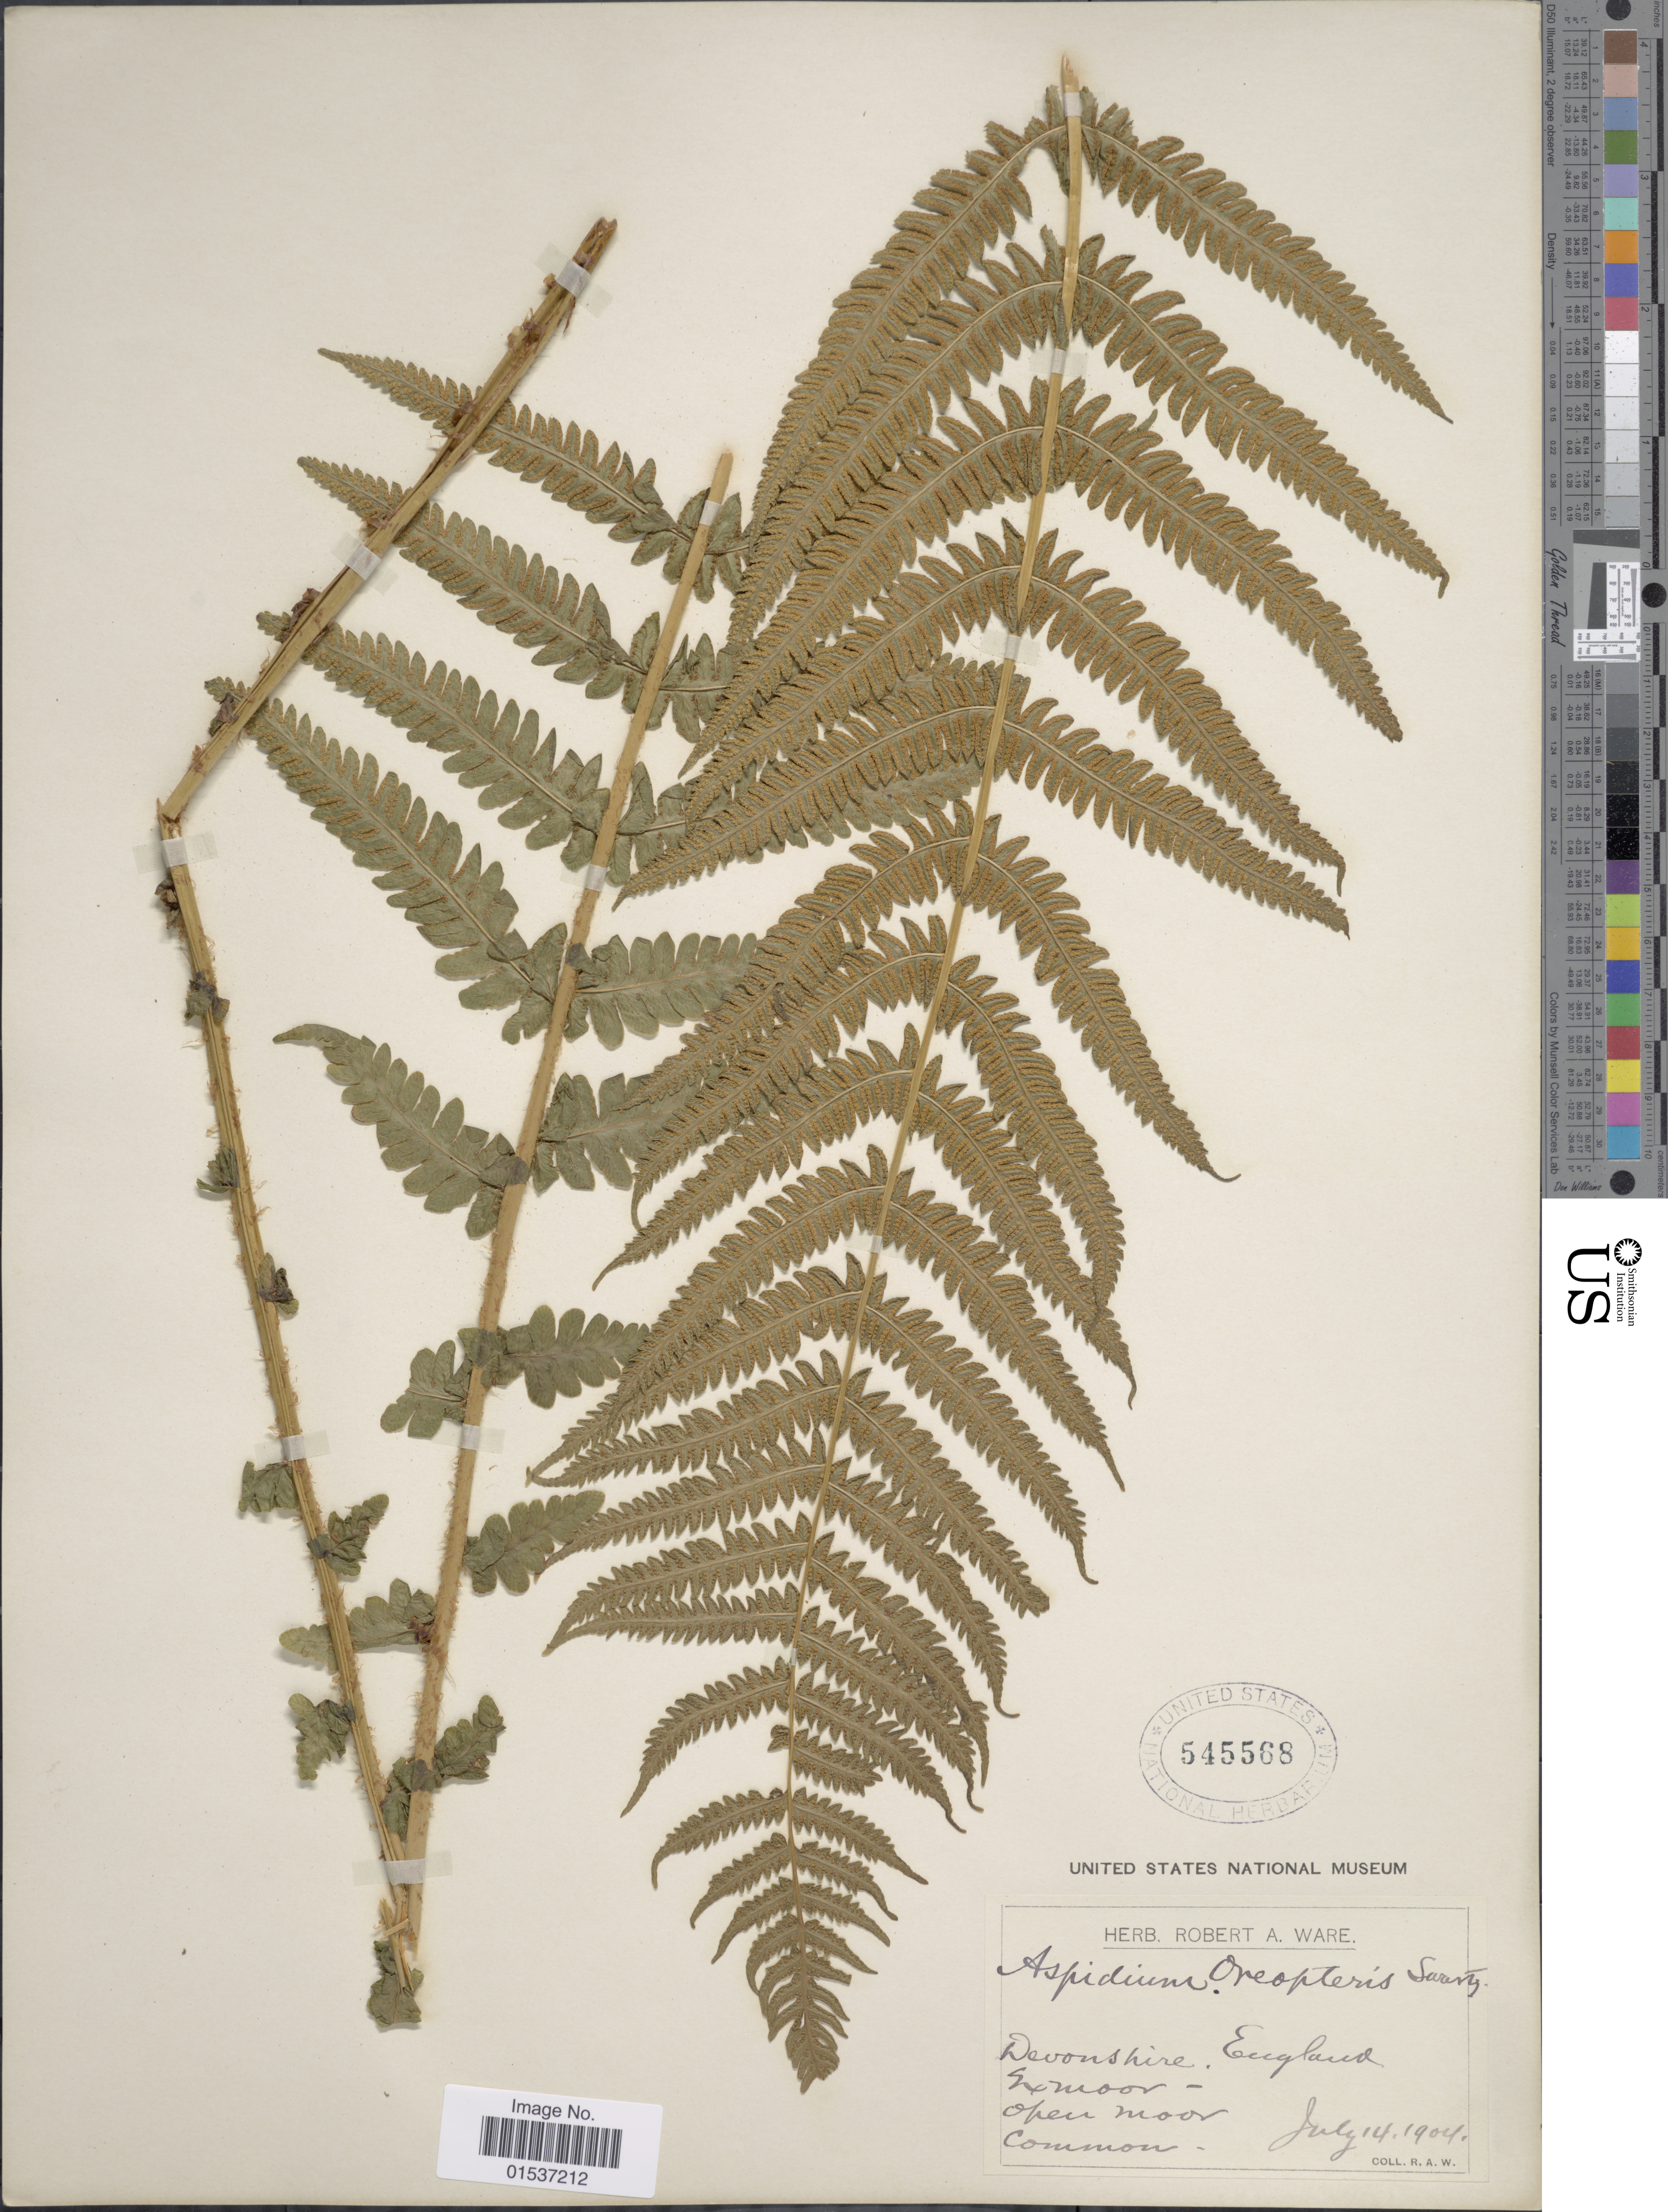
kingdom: Plantae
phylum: Tracheophyta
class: Polypodiopsida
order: Polypodiales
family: Thelypteridaceae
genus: Oreopteris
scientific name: Oreopteris limbosperma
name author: (All.) K. Iwats.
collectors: R. Ware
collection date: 1904-07-14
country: United Kingdom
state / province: England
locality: Devonshire, England,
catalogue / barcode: US 545568